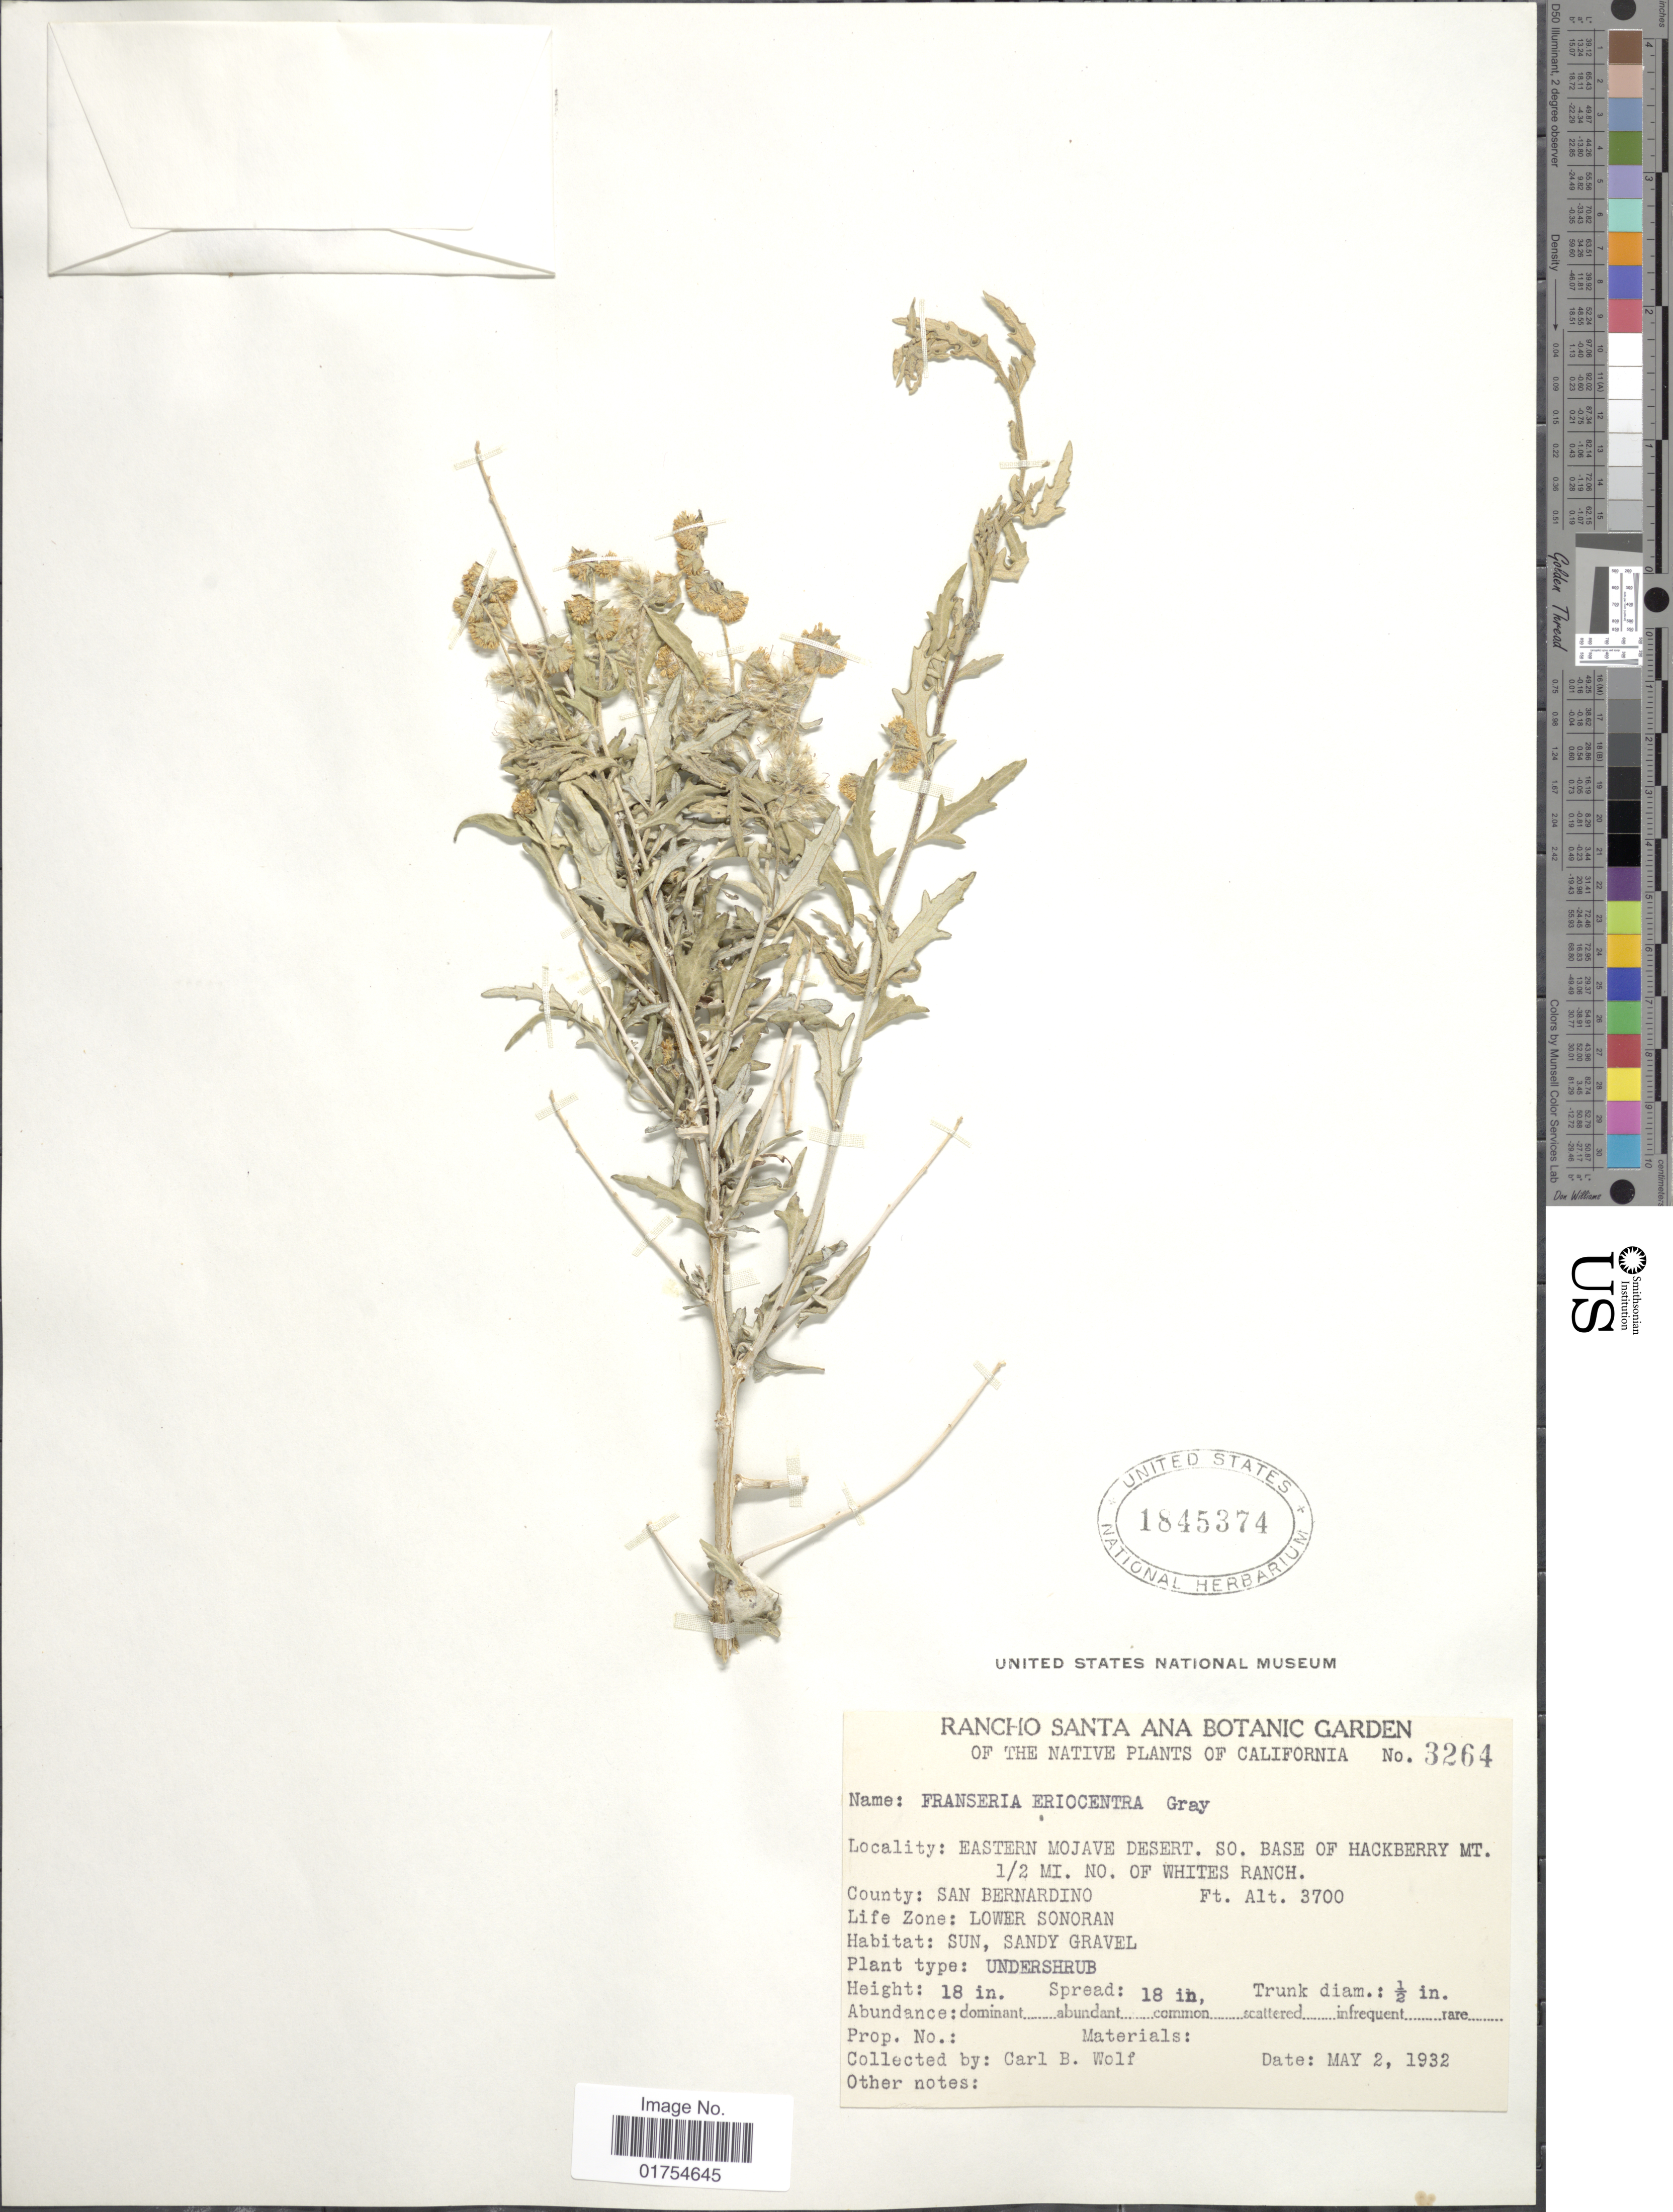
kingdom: Plantae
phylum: Tracheophyta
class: Magnoliopsida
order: Asterales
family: Asteraceae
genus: Franseria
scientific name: Franseria eriocentra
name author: A. Gray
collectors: C. B. Wolf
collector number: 3364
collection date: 1932-05-02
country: United States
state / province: California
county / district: San Bernardino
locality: Eastern Mojave Desert. SO. Branch of Hackberry Mt. 1/2 MI. No. of Whites Ranch. County San Bernardino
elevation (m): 1128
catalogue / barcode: US 1845374